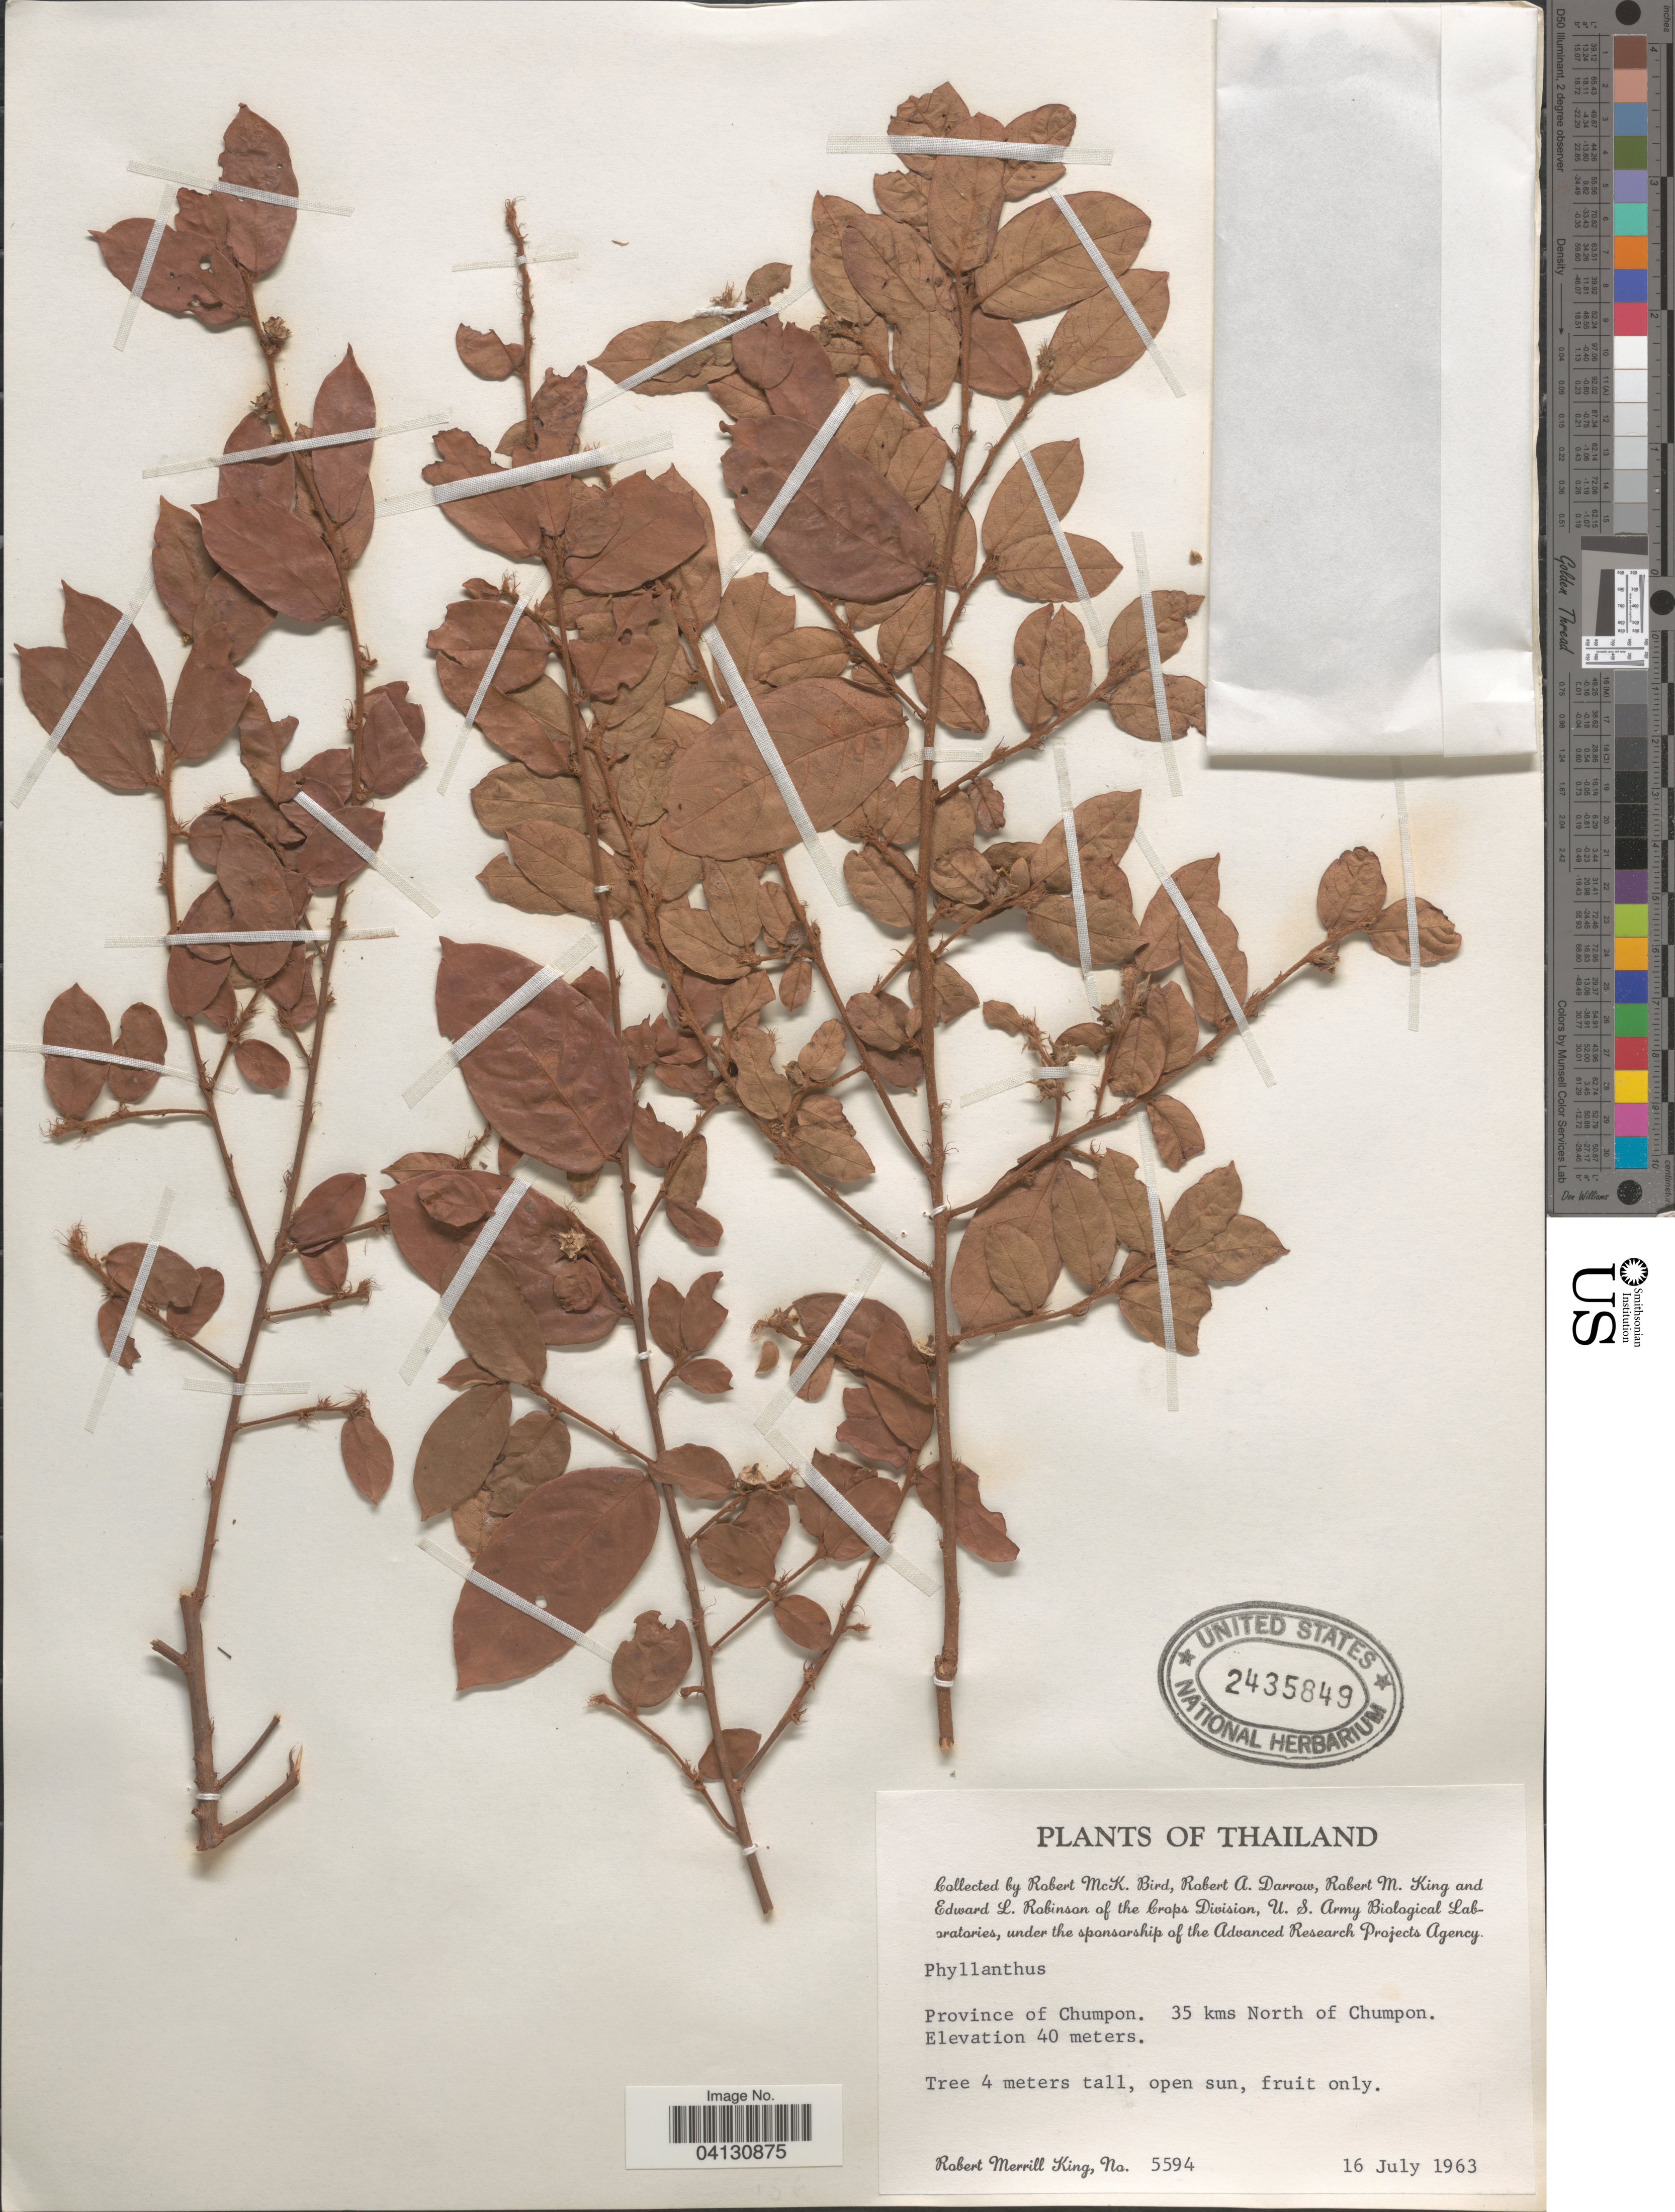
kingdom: Plantae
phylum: Tracheophyta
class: Magnoliopsida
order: Malpighiales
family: Phyllanthaceae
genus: Phyllanthus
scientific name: Phyllanthus sp.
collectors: R. M. Bird, R. A. Darrow, R. M. King & E. L. Robinson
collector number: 5594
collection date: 1963-07-16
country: Thailand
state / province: Chumpon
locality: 35 kms North of Chumpon.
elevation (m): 40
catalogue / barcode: US 2435849